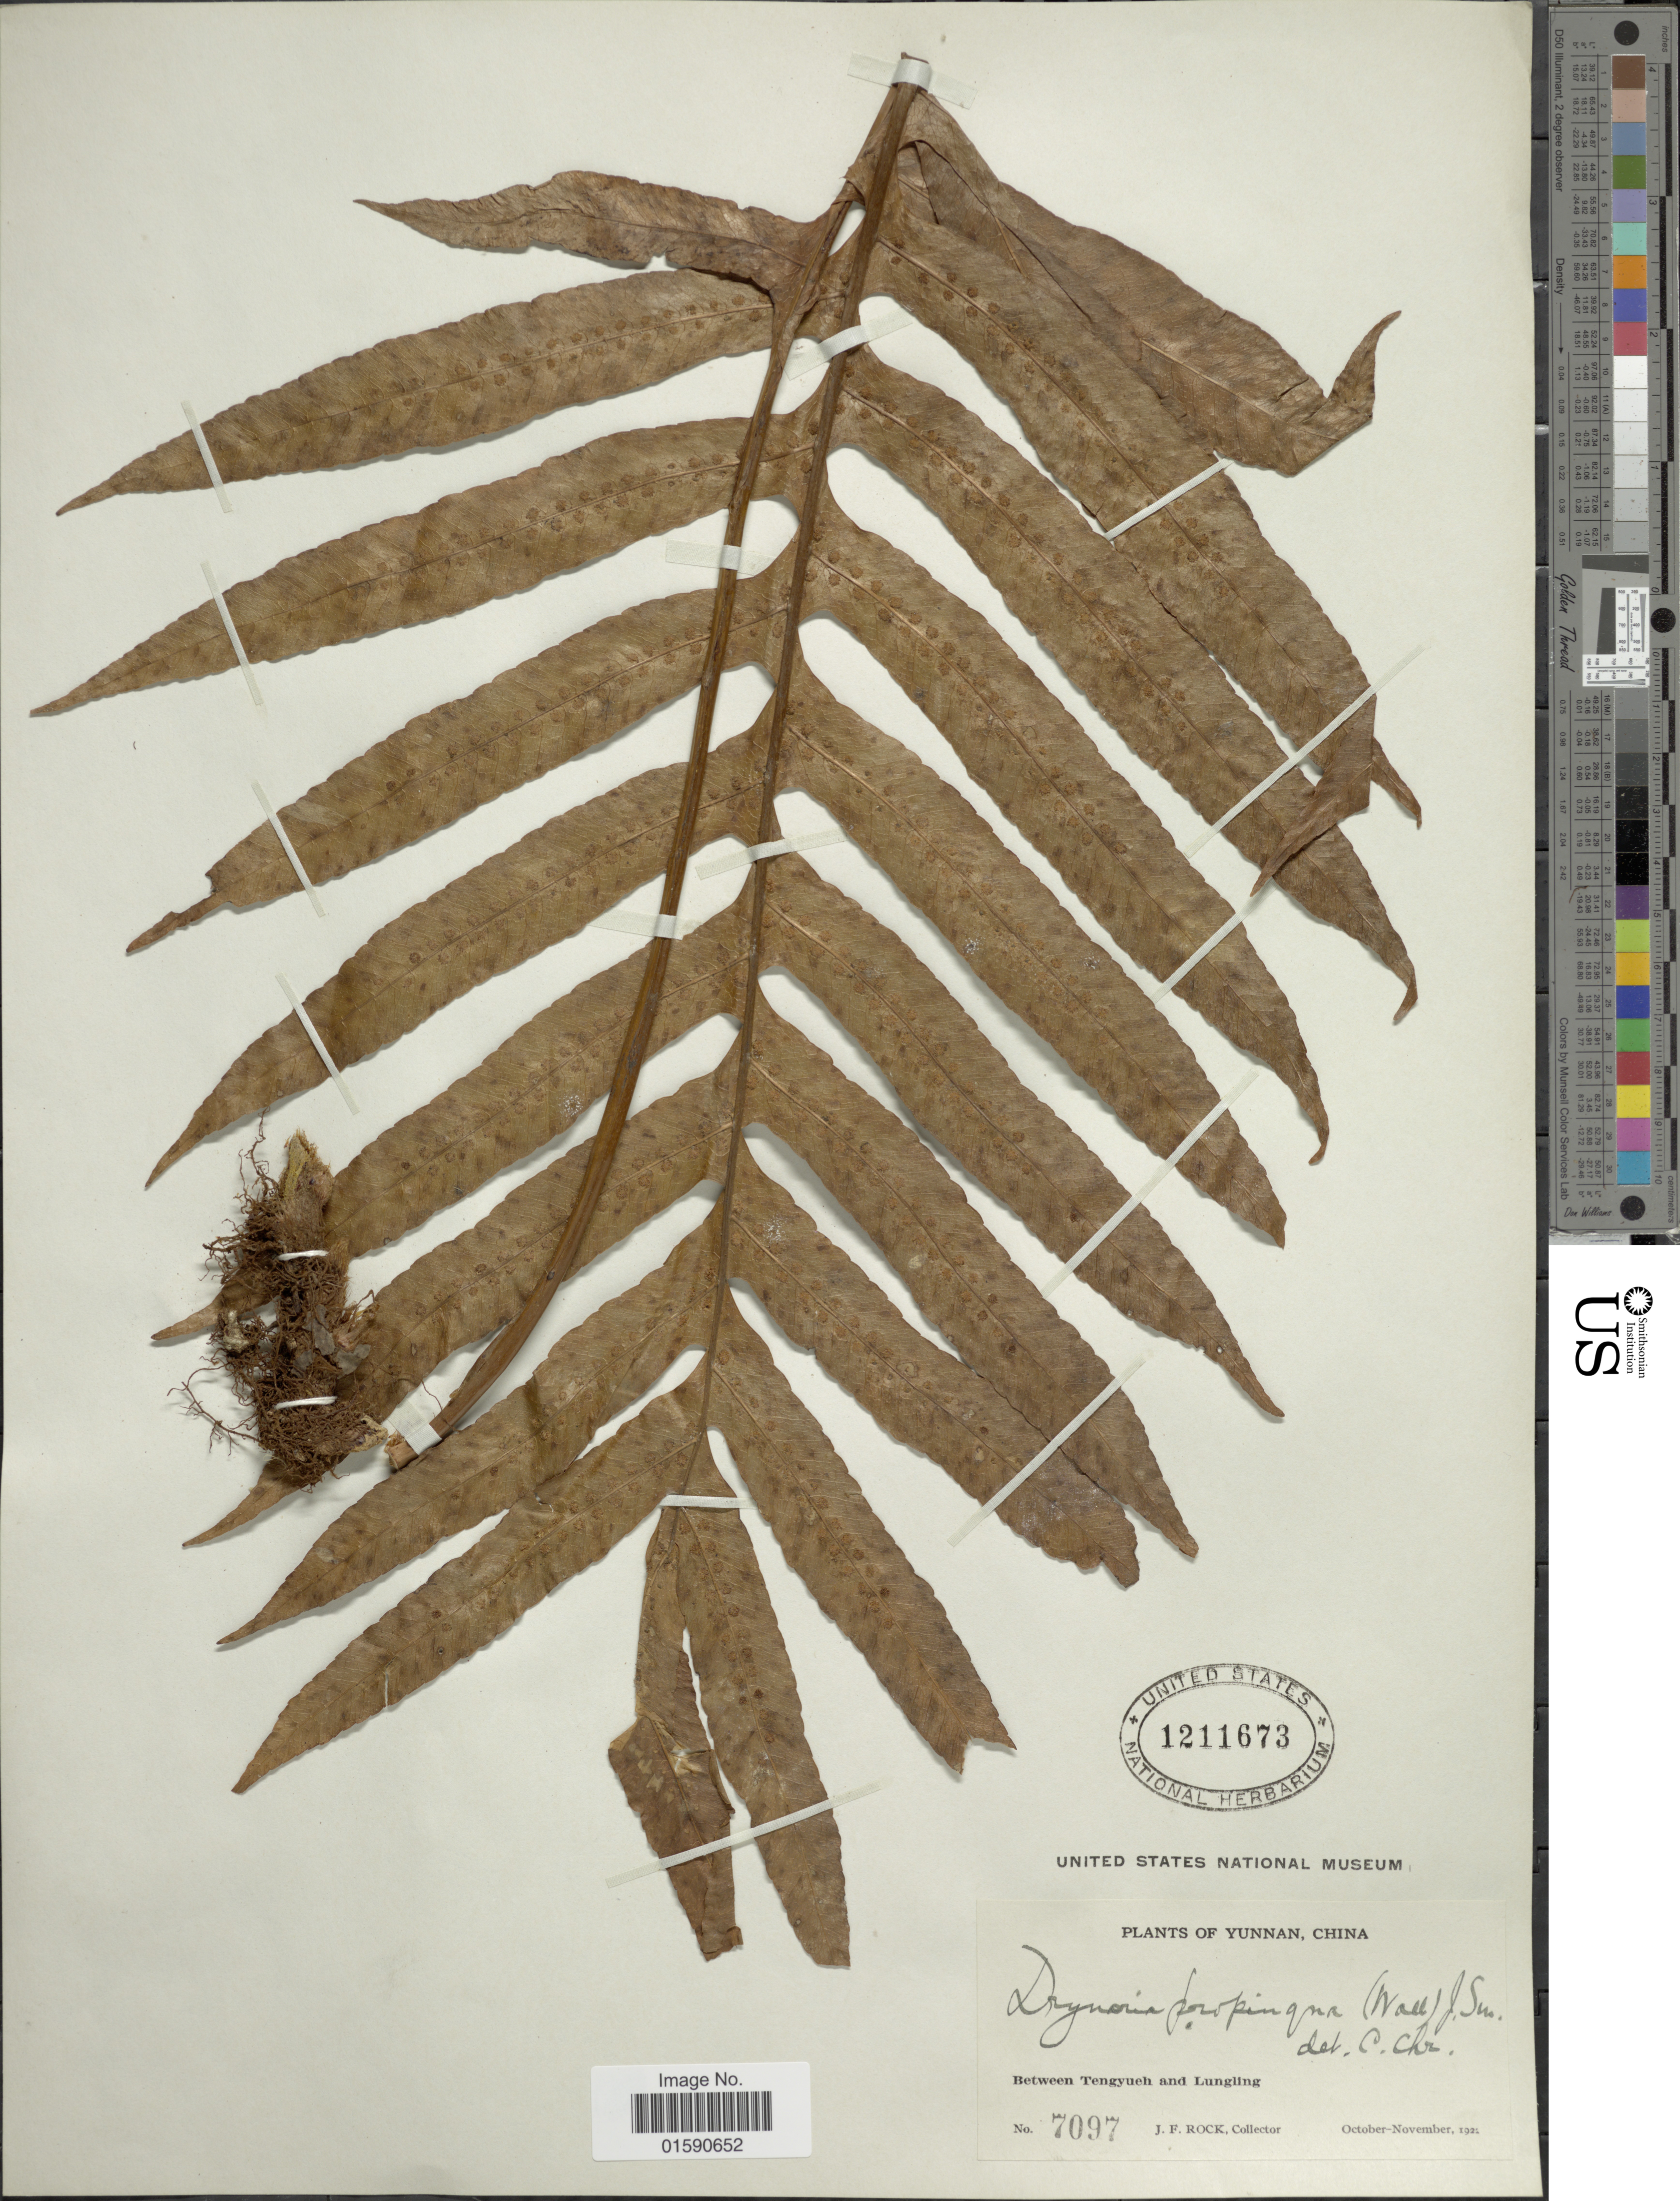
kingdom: Plantae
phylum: Tracheophyta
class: Polypodiopsida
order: Polypodiales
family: Polypodiaceae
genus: Drynaria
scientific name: Drynaria propinqua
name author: (Wall. ex Mett.) J. Sm.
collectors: J. Rock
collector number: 7097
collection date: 1922-10/1922-11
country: China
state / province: Yunnan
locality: Between Tengyueh and Lungling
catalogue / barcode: US 1211673